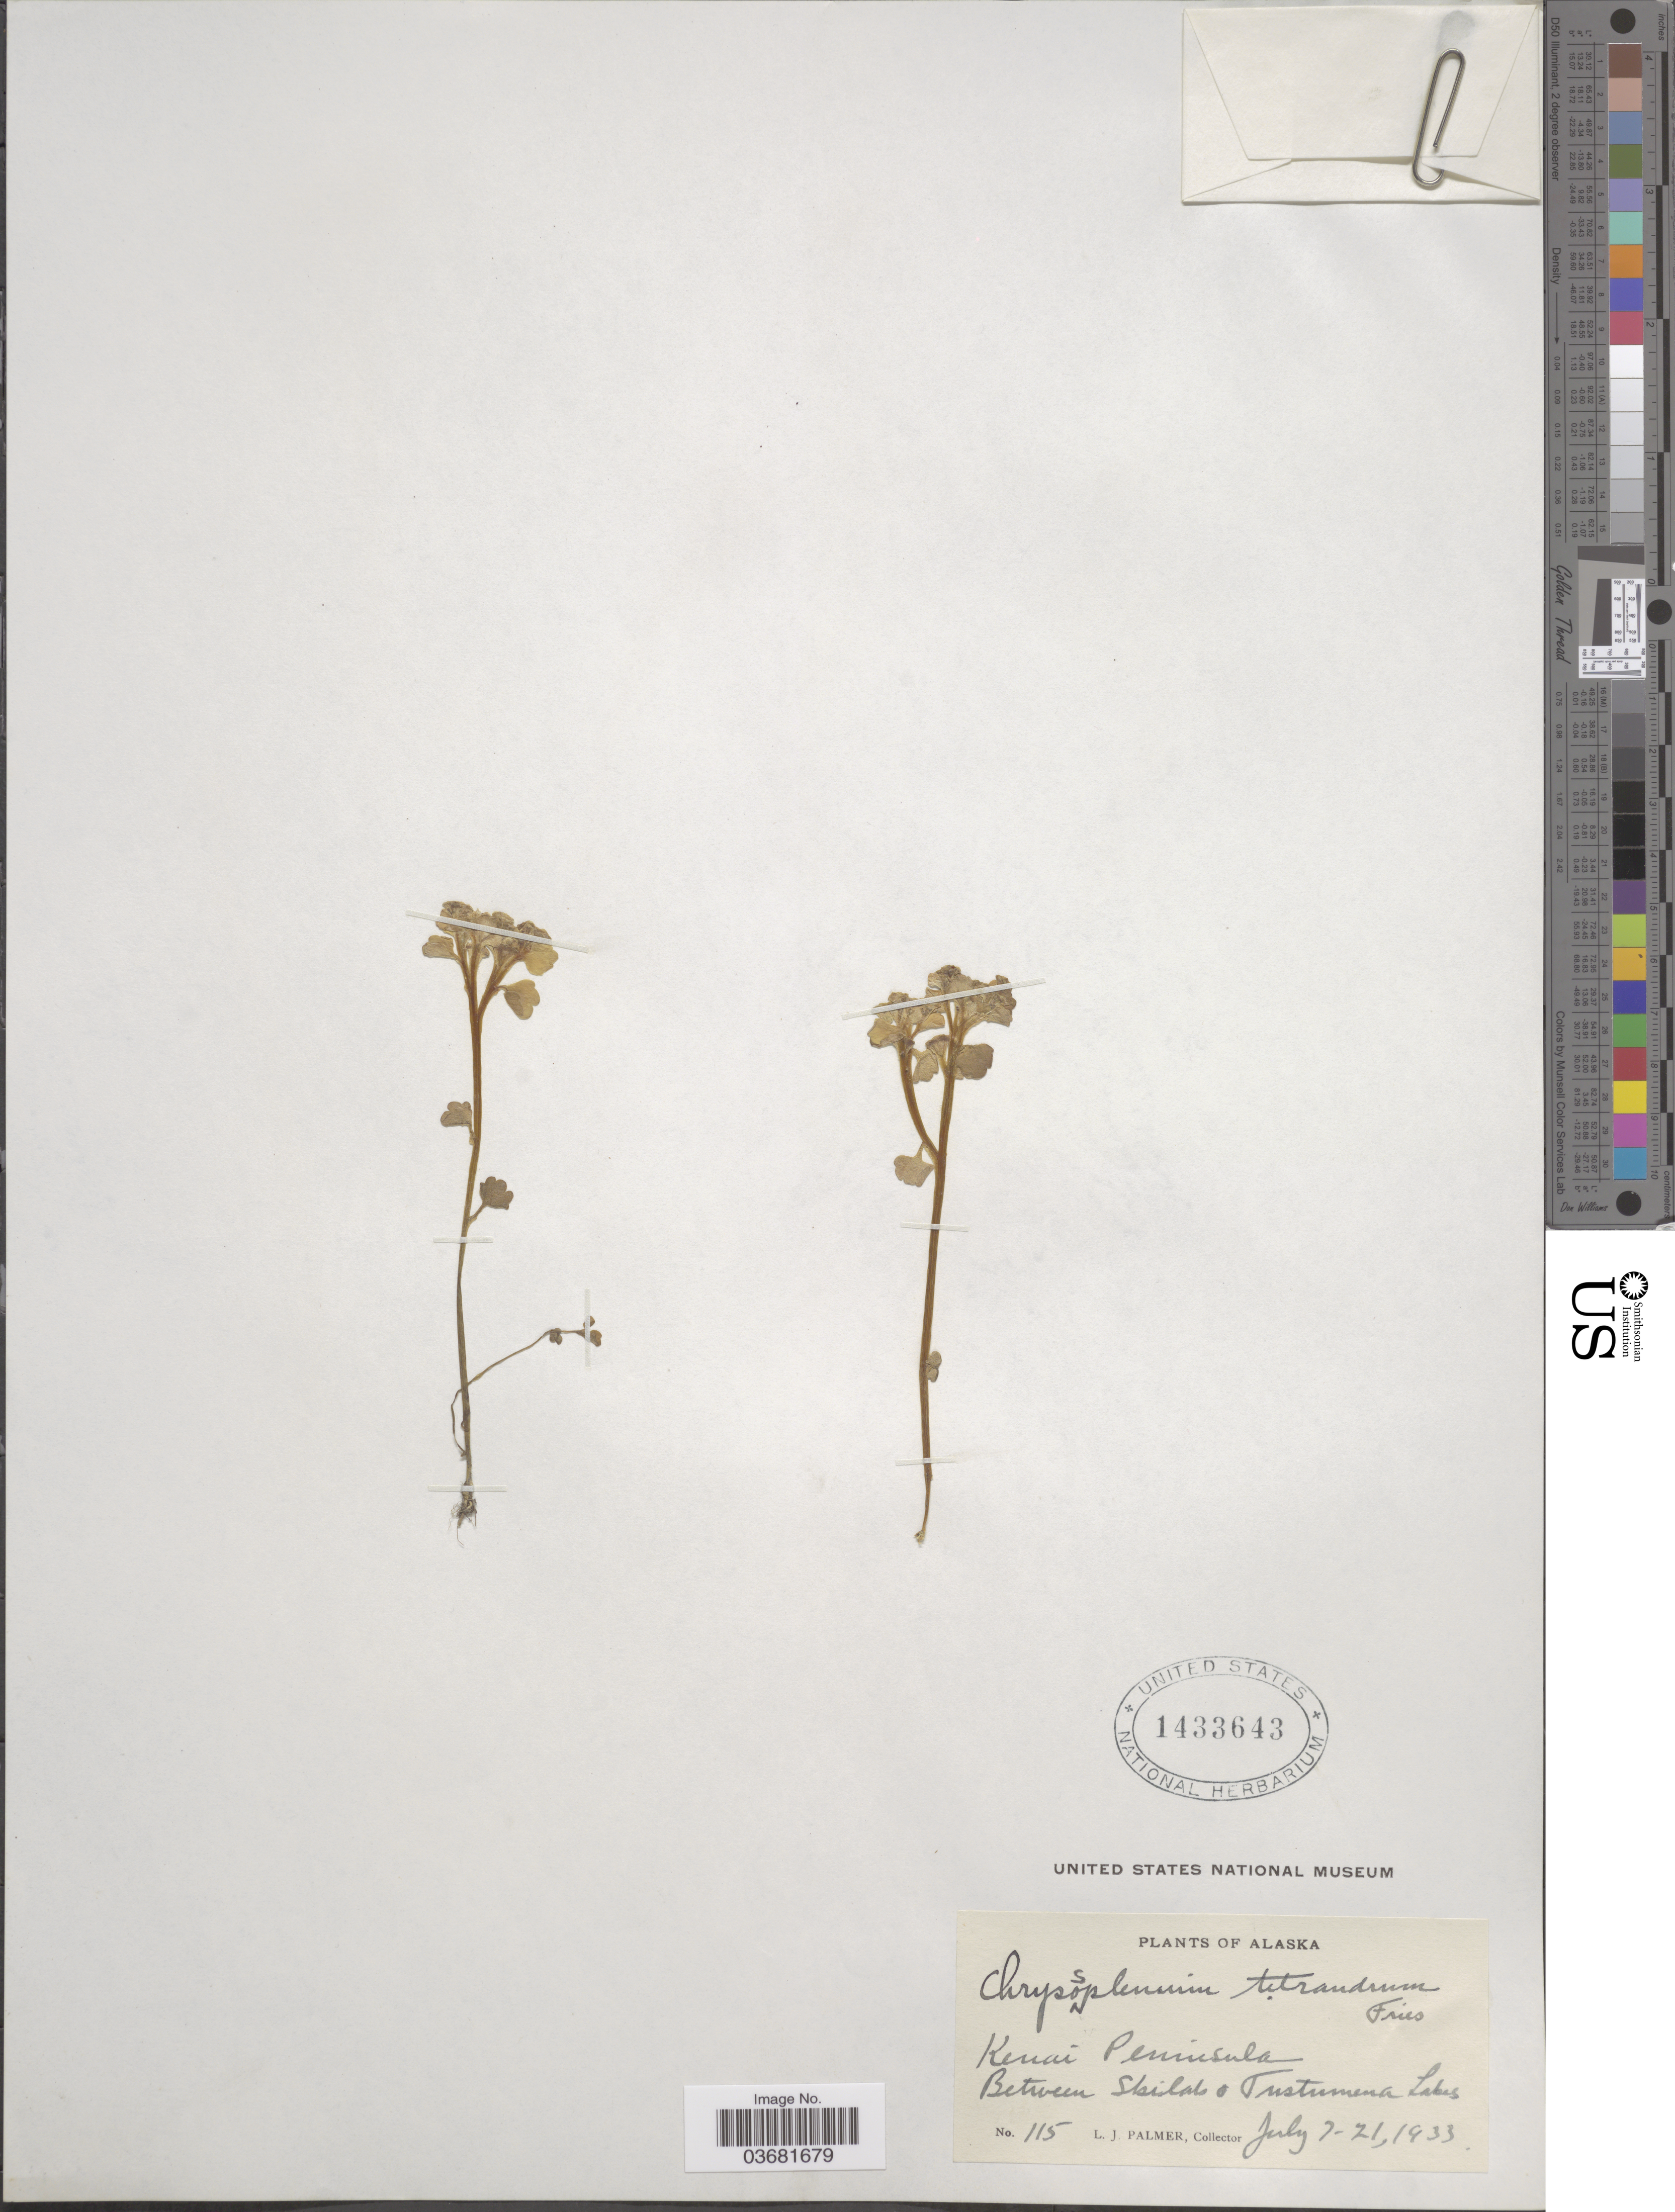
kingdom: Plantae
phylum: Tracheophyta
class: Magnoliopsida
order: Saxifragales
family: Saxifragaceae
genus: Chrysosplenium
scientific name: Chrysosplenium tetrandrum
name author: (N. Lund) Th. Fr.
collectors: L. J. Palmer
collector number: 115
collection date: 1933-07-07/1933-07-21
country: United States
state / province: Alaska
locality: Kenai Peninsula. Between Skilak & Tustumena Lakes.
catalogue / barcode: US 1433643